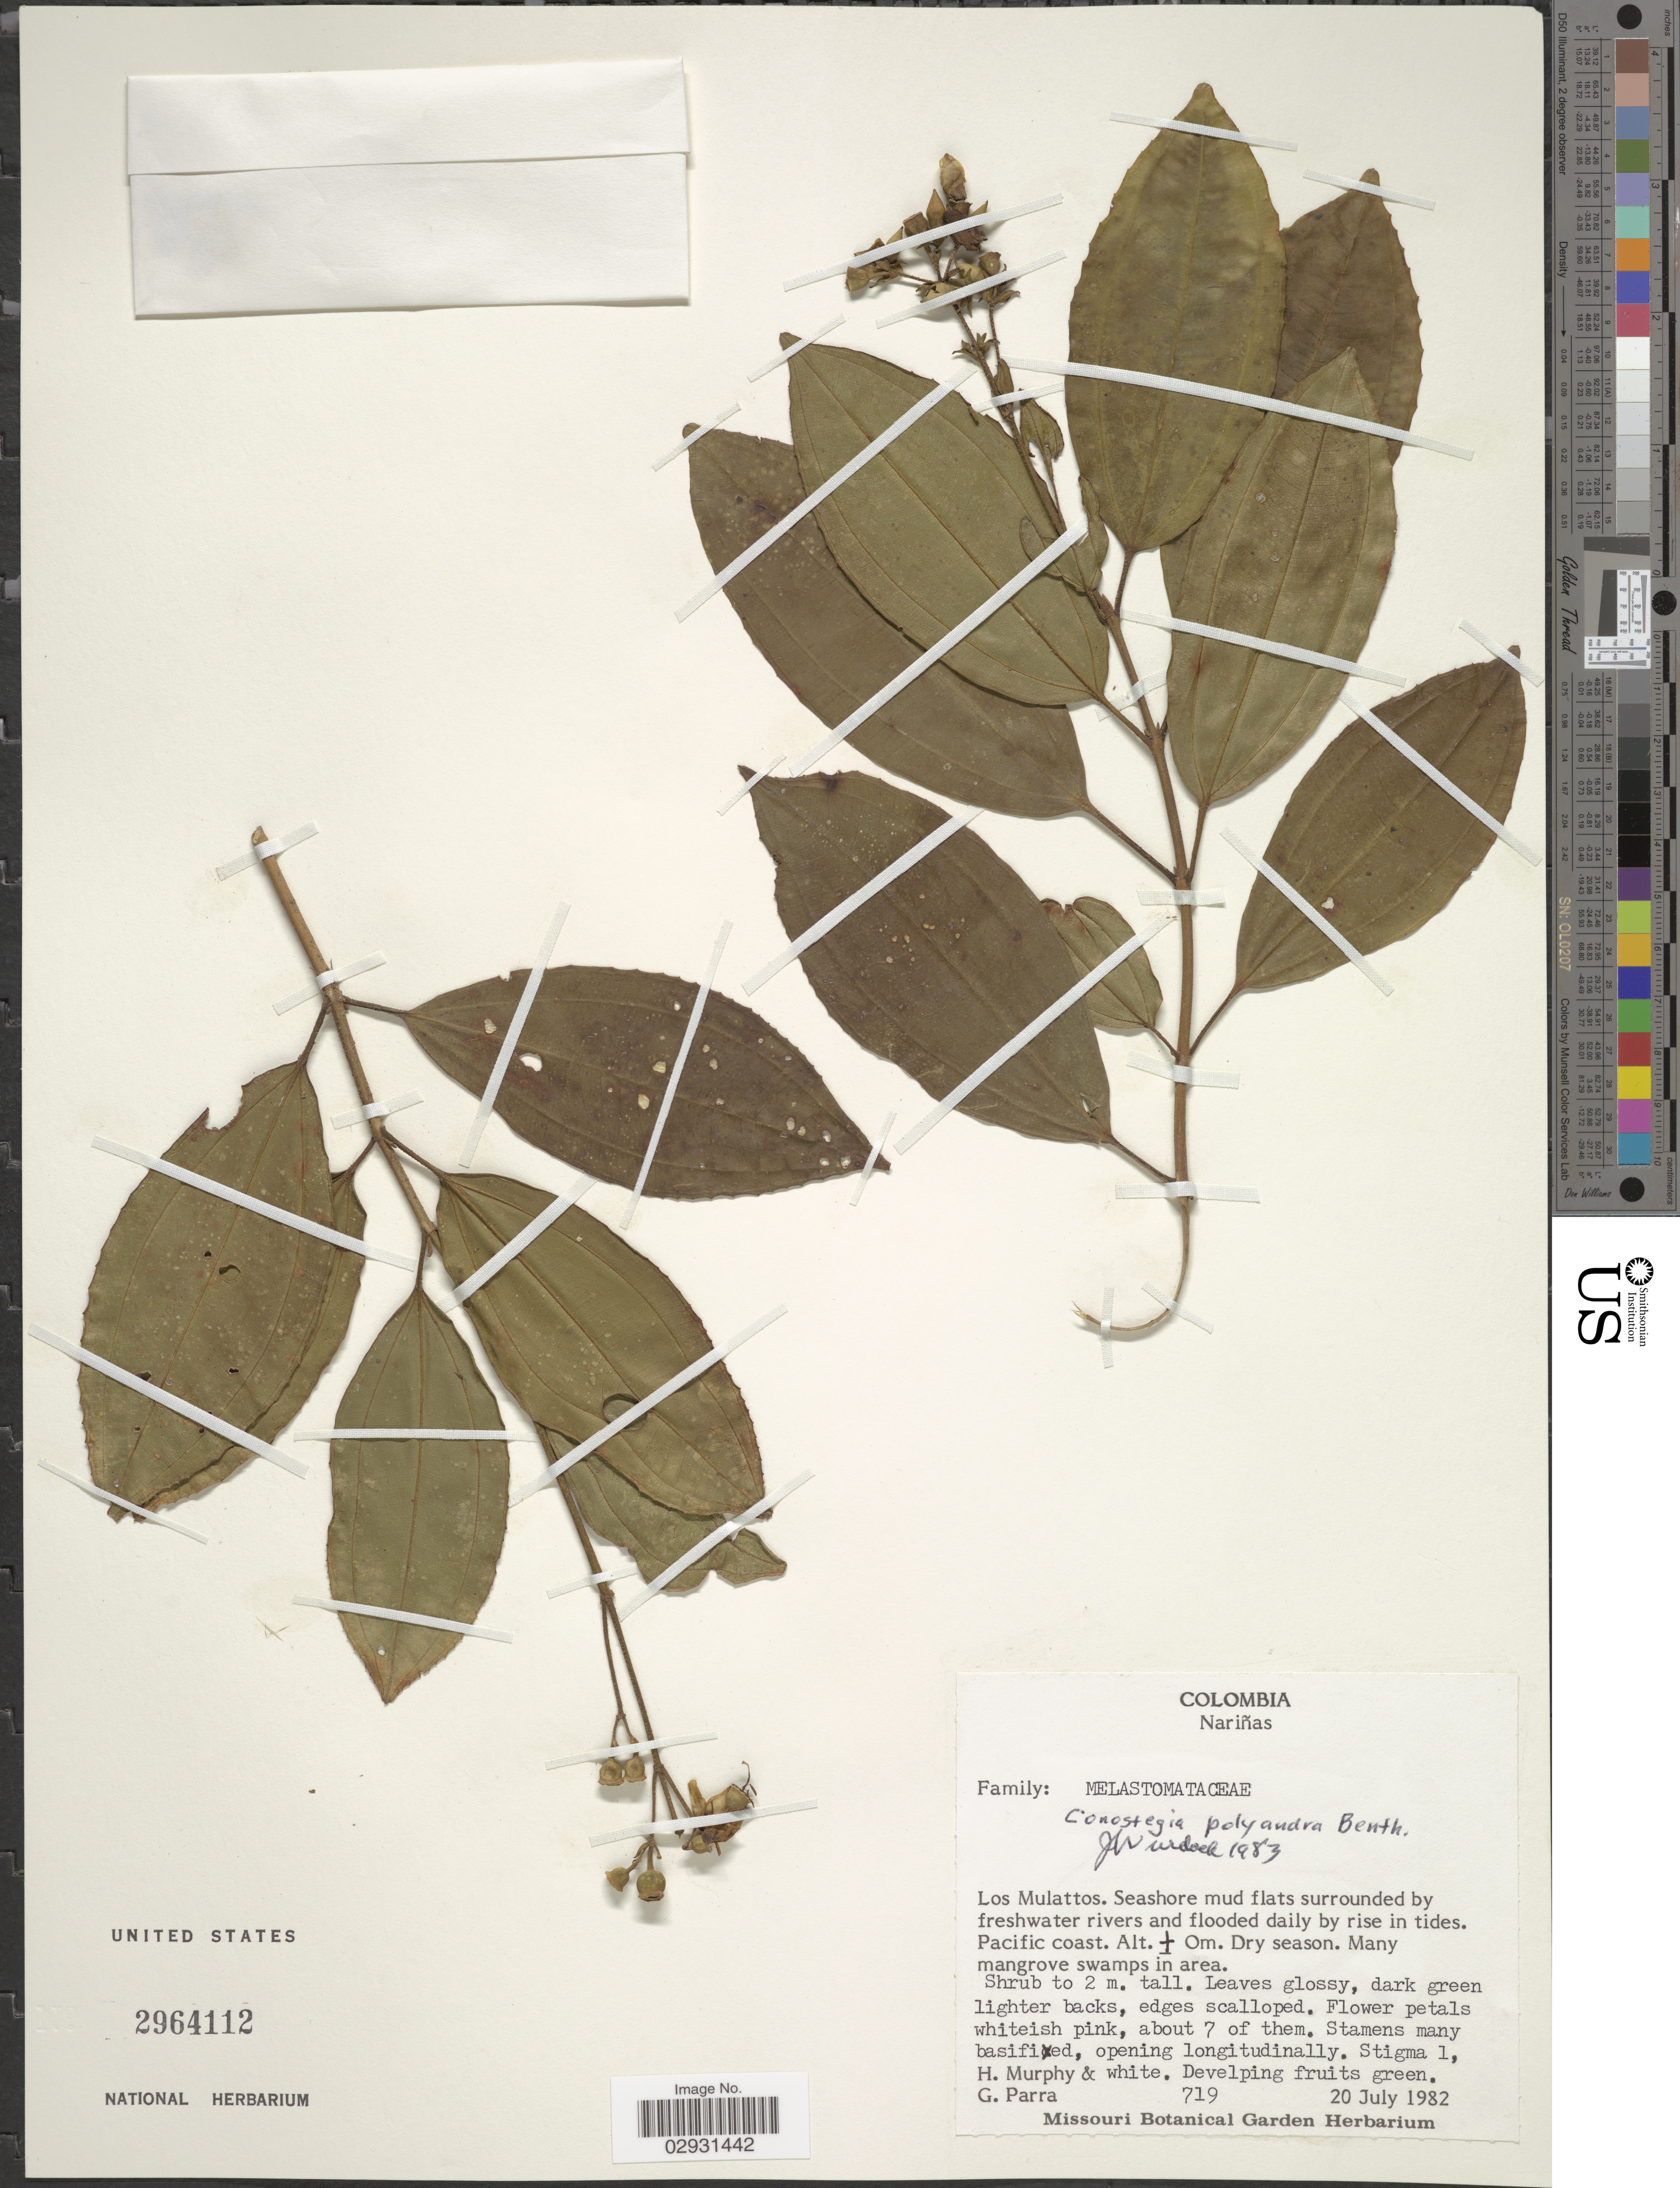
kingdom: Plantae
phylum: Tracheophyta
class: Magnoliopsida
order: Myrtales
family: Melastomataceae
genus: Conostegia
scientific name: Conostegia polyandra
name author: Benth.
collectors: H. Murphy & G. Parra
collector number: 719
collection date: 1982-07-20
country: Colombia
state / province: Nariño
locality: Nariñas. Los Mulattos. Seashore mud flats surrounded by freshwater rivers and flooded daily by rise in tides. Pacific Coast.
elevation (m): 0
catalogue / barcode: US 2964112